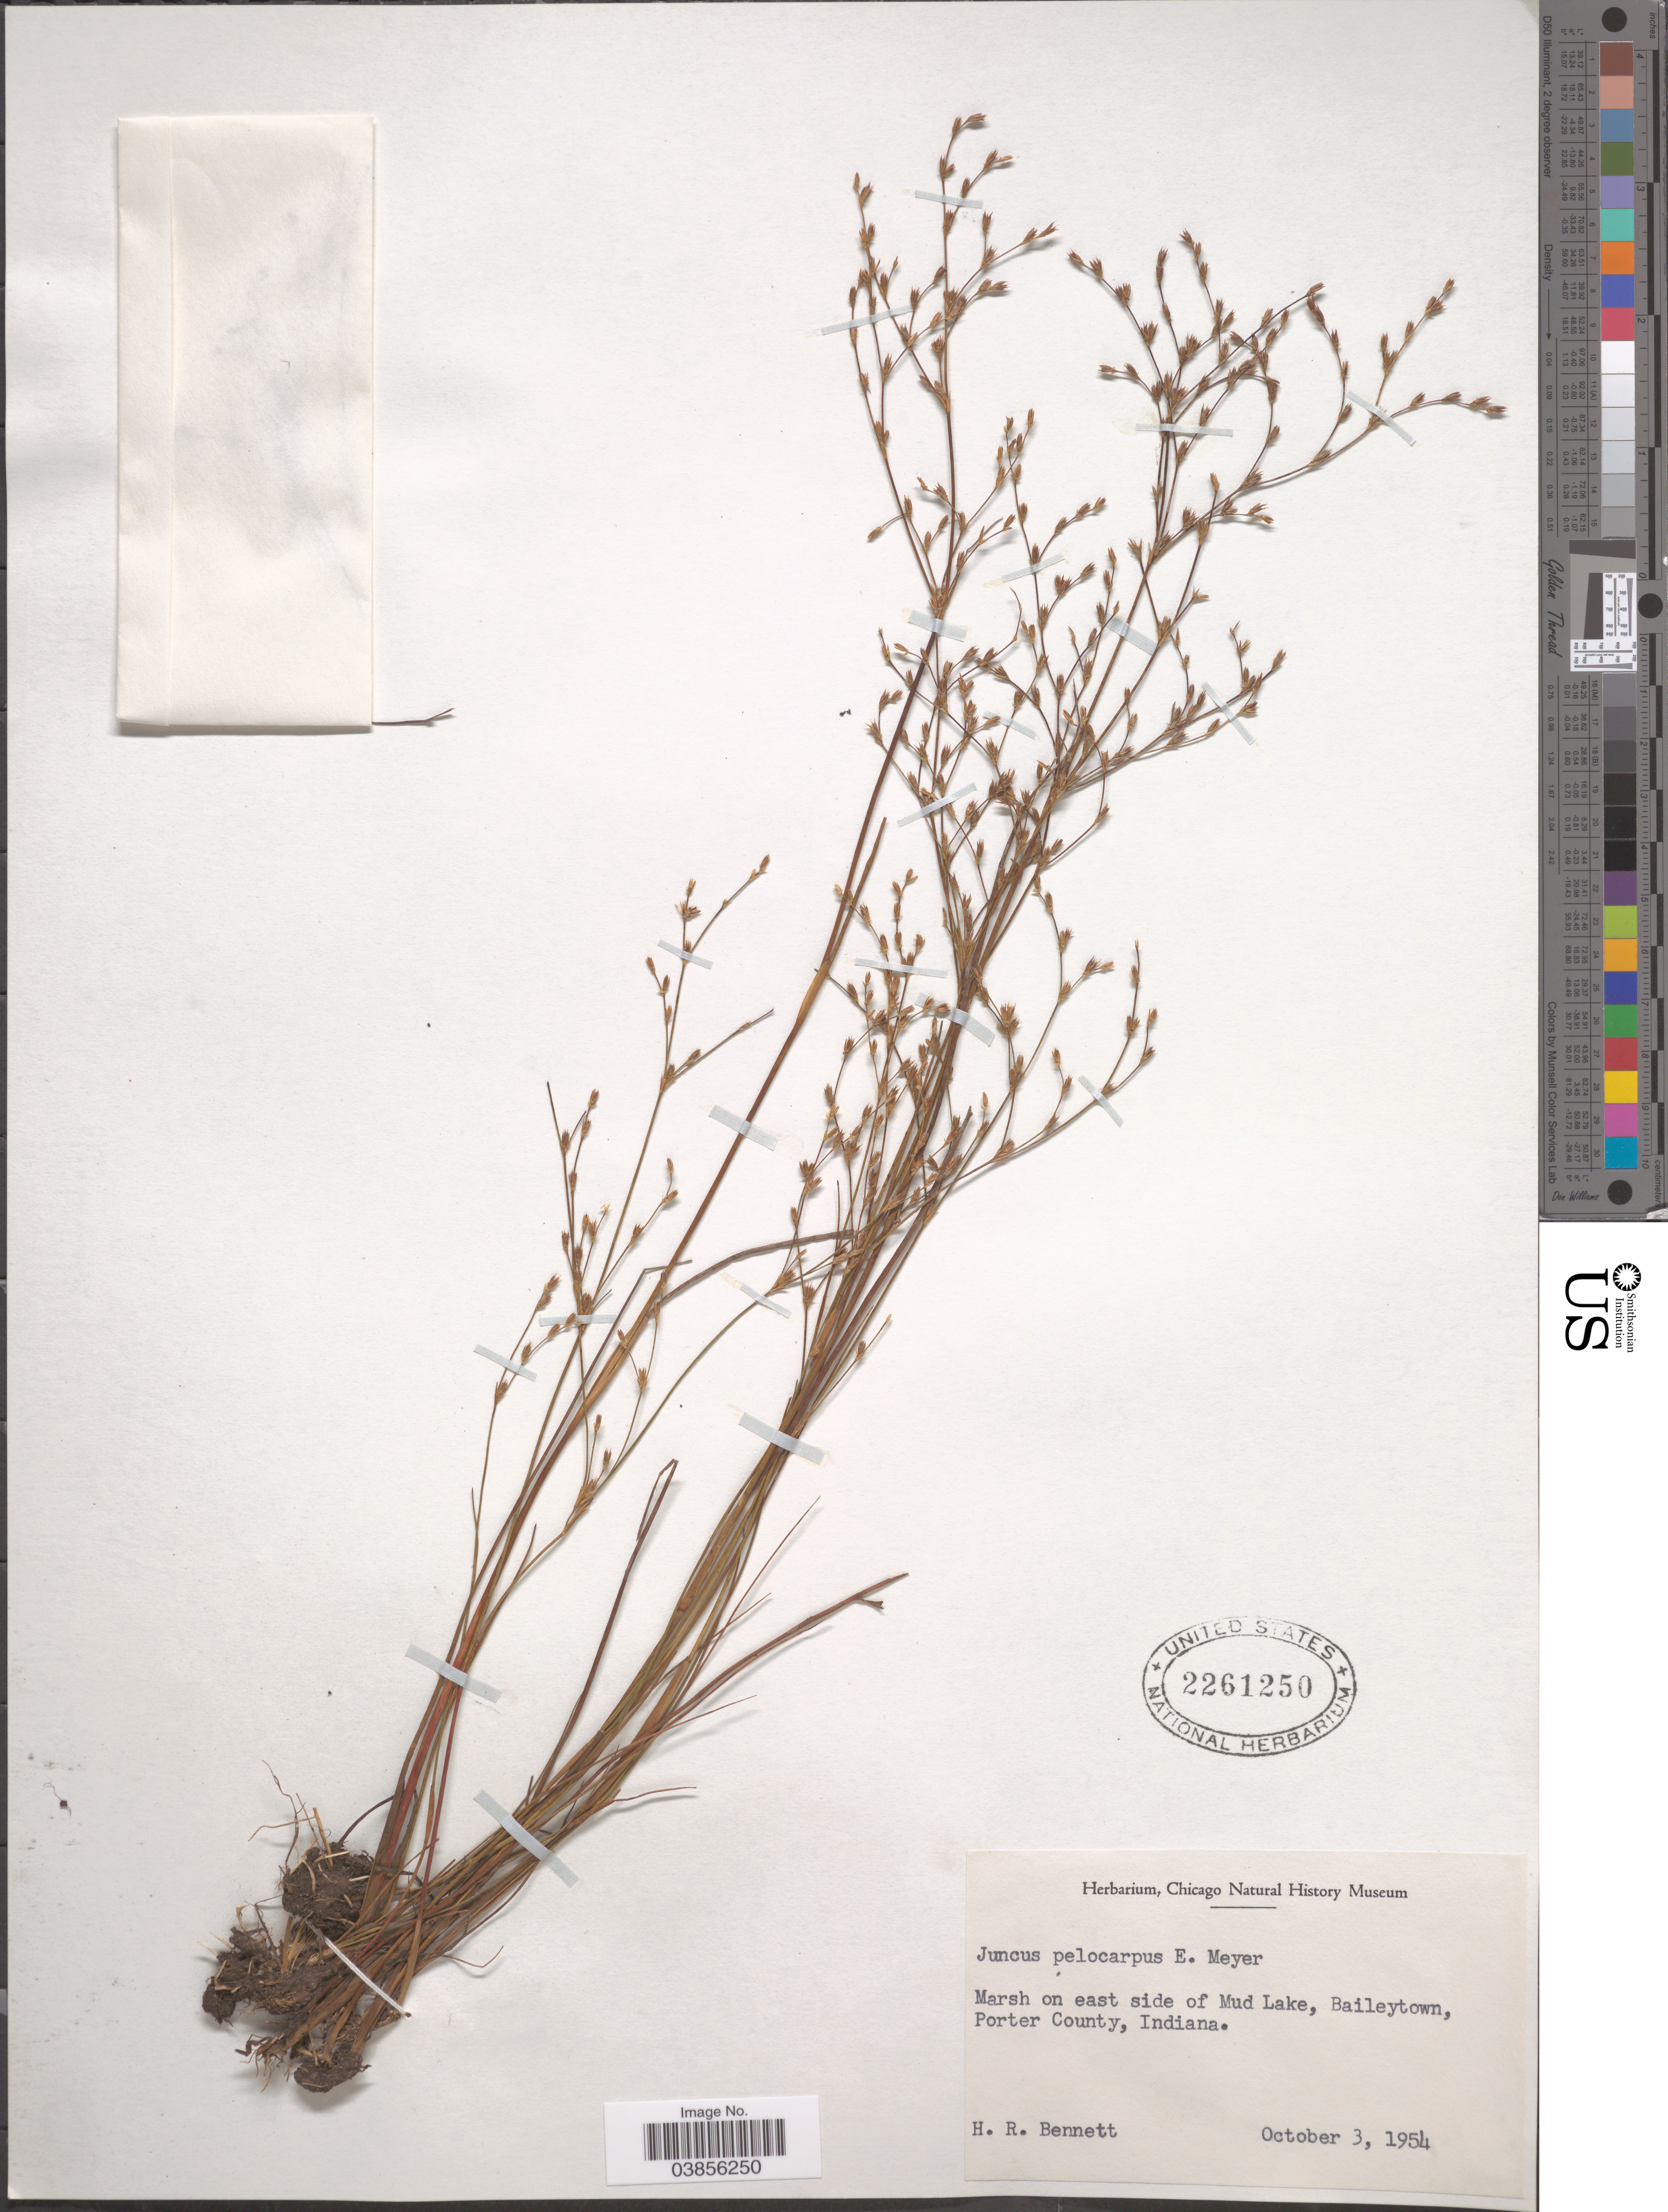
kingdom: Plantae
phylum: Tracheophyta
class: Liliopsida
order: Poales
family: Juncaceae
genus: Juncus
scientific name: Juncus pelocarpus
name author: E. Mey.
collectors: H. R. Bennett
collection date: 1954-10-03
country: United States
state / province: Indiana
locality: Marsh on east side of Mud Lake, Baileytown, Porter County.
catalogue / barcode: US 2261250